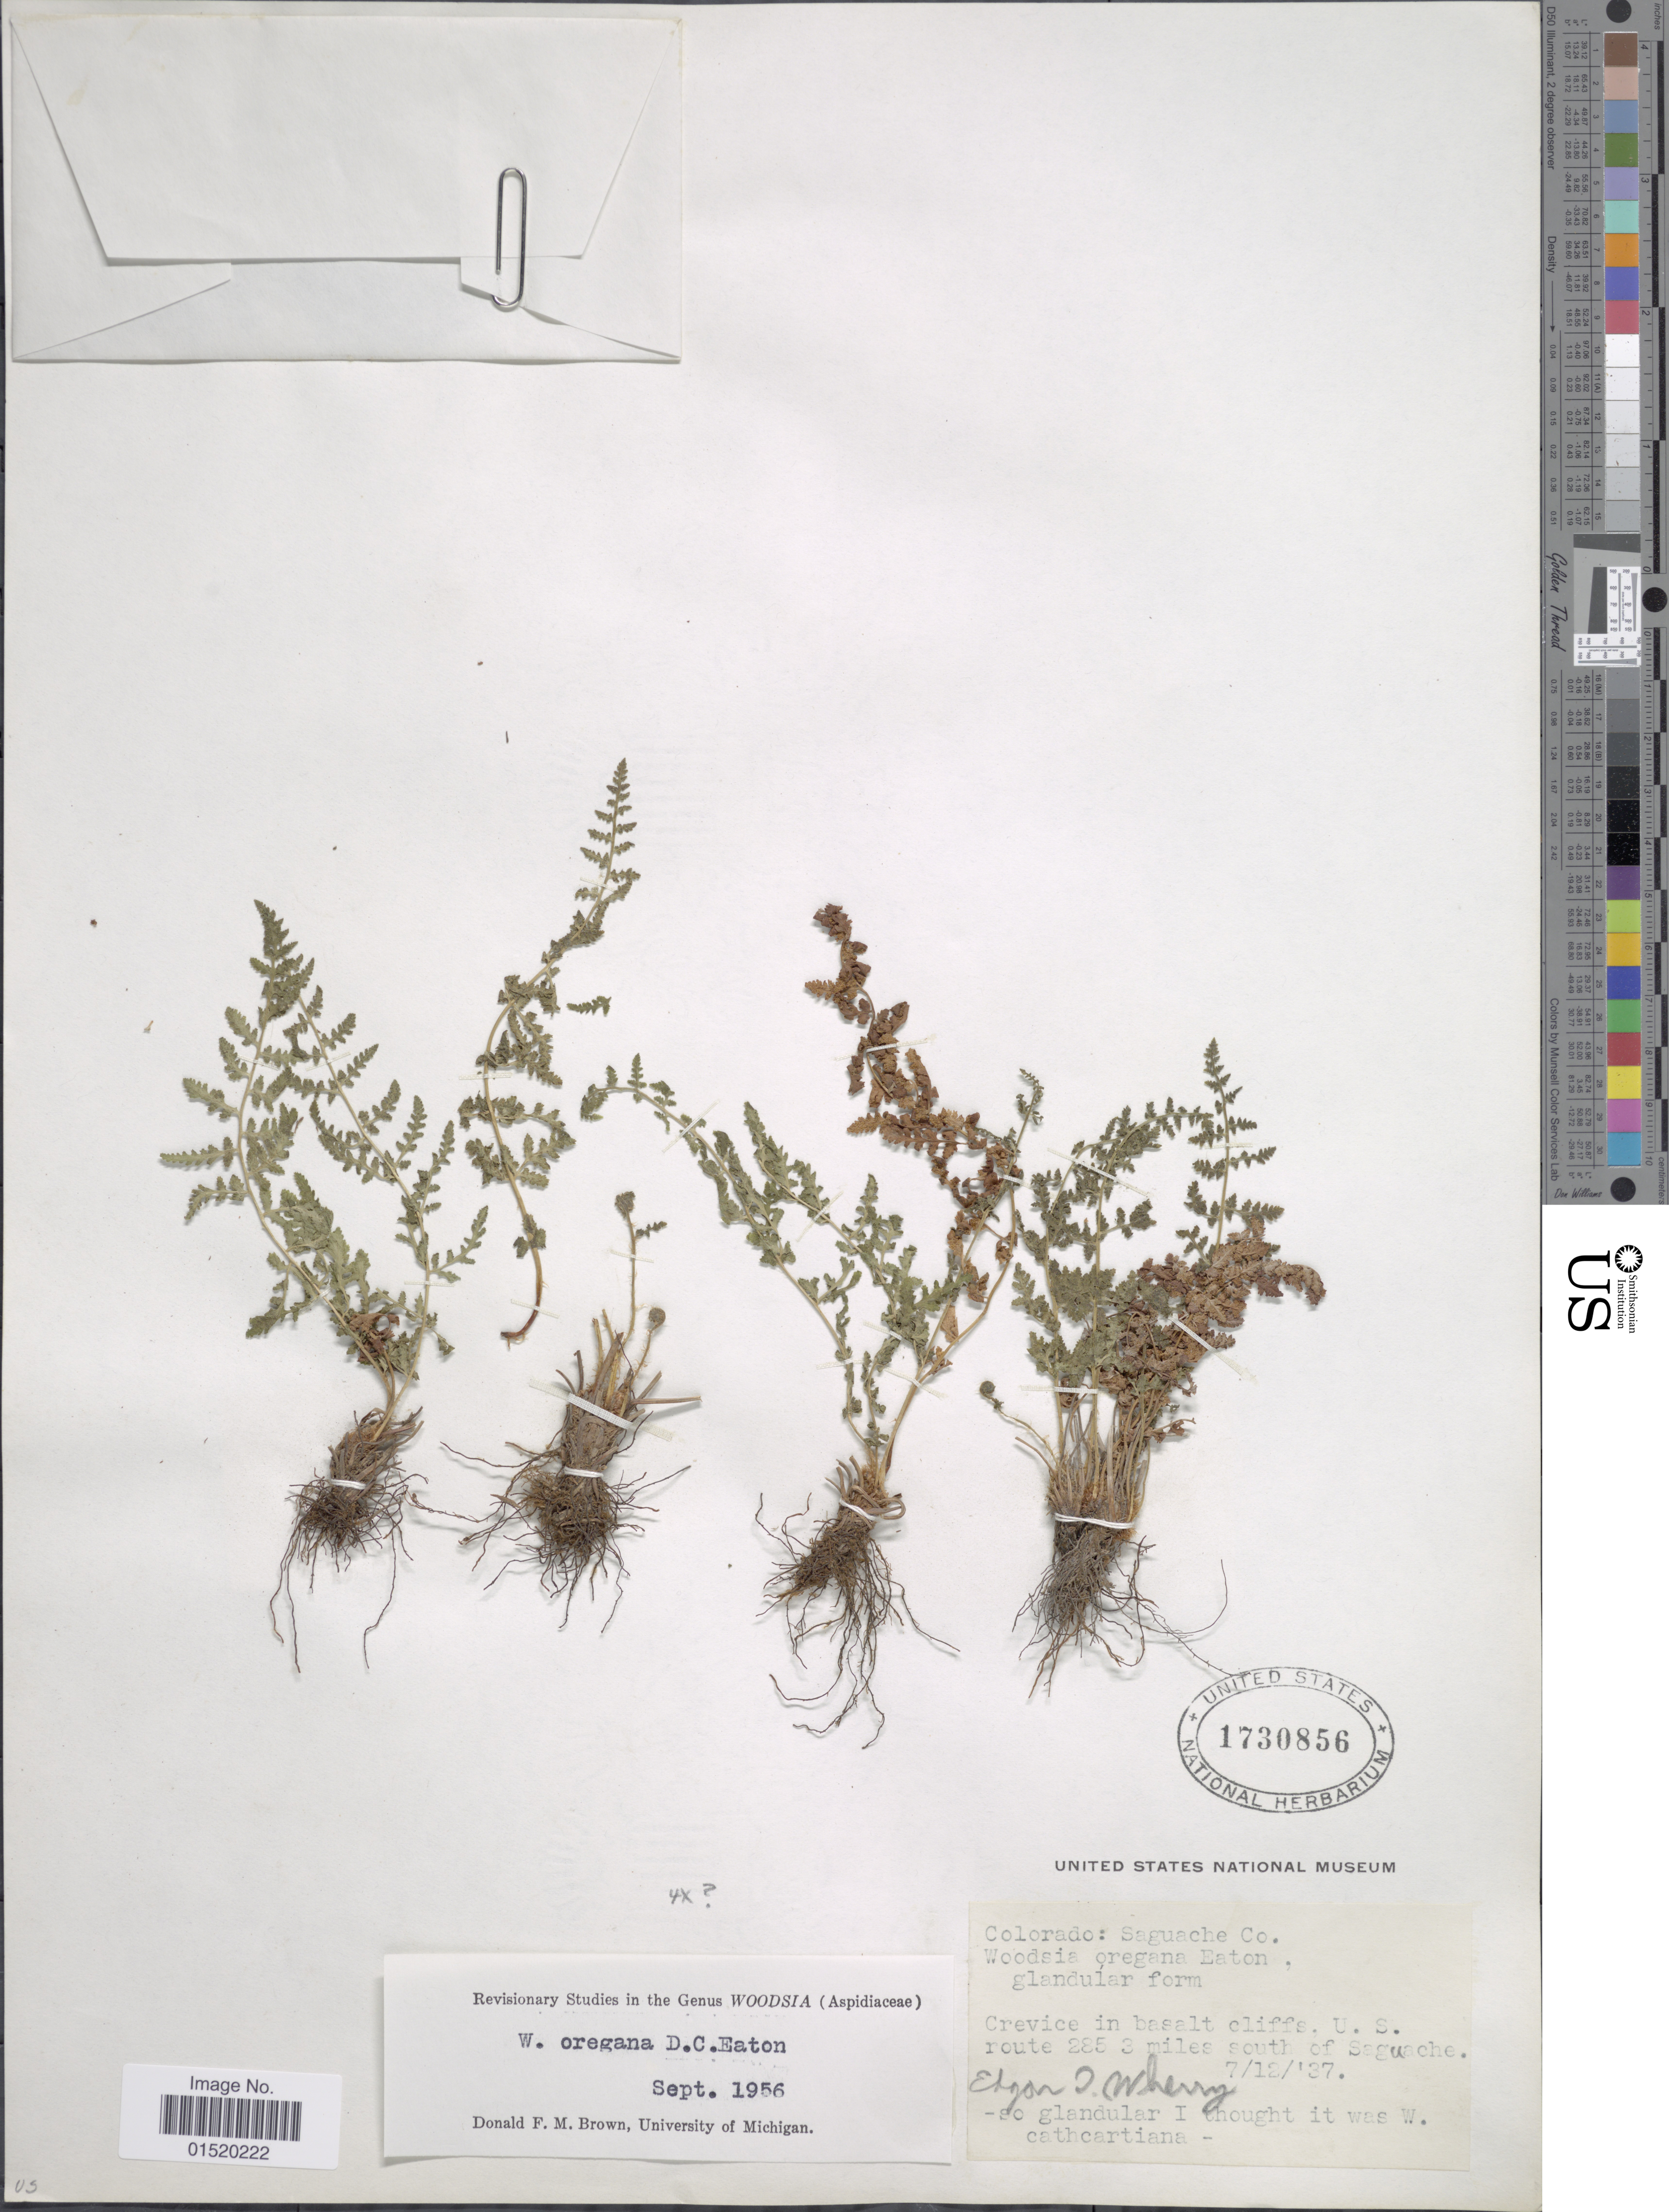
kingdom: Plantae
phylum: Tracheophyta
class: Polypodiopsida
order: Polypodiales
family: Woodsiaceae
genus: Woodsia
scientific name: Woodsia oregana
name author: D.C. Eaton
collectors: E. Wherry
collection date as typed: Transcribed d/m/y: 12/7/37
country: United States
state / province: Colorado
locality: Saguache Co, Crevice in basalt cliffs. U.S. route 285 3 miles south of Saguache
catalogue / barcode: US 17360856